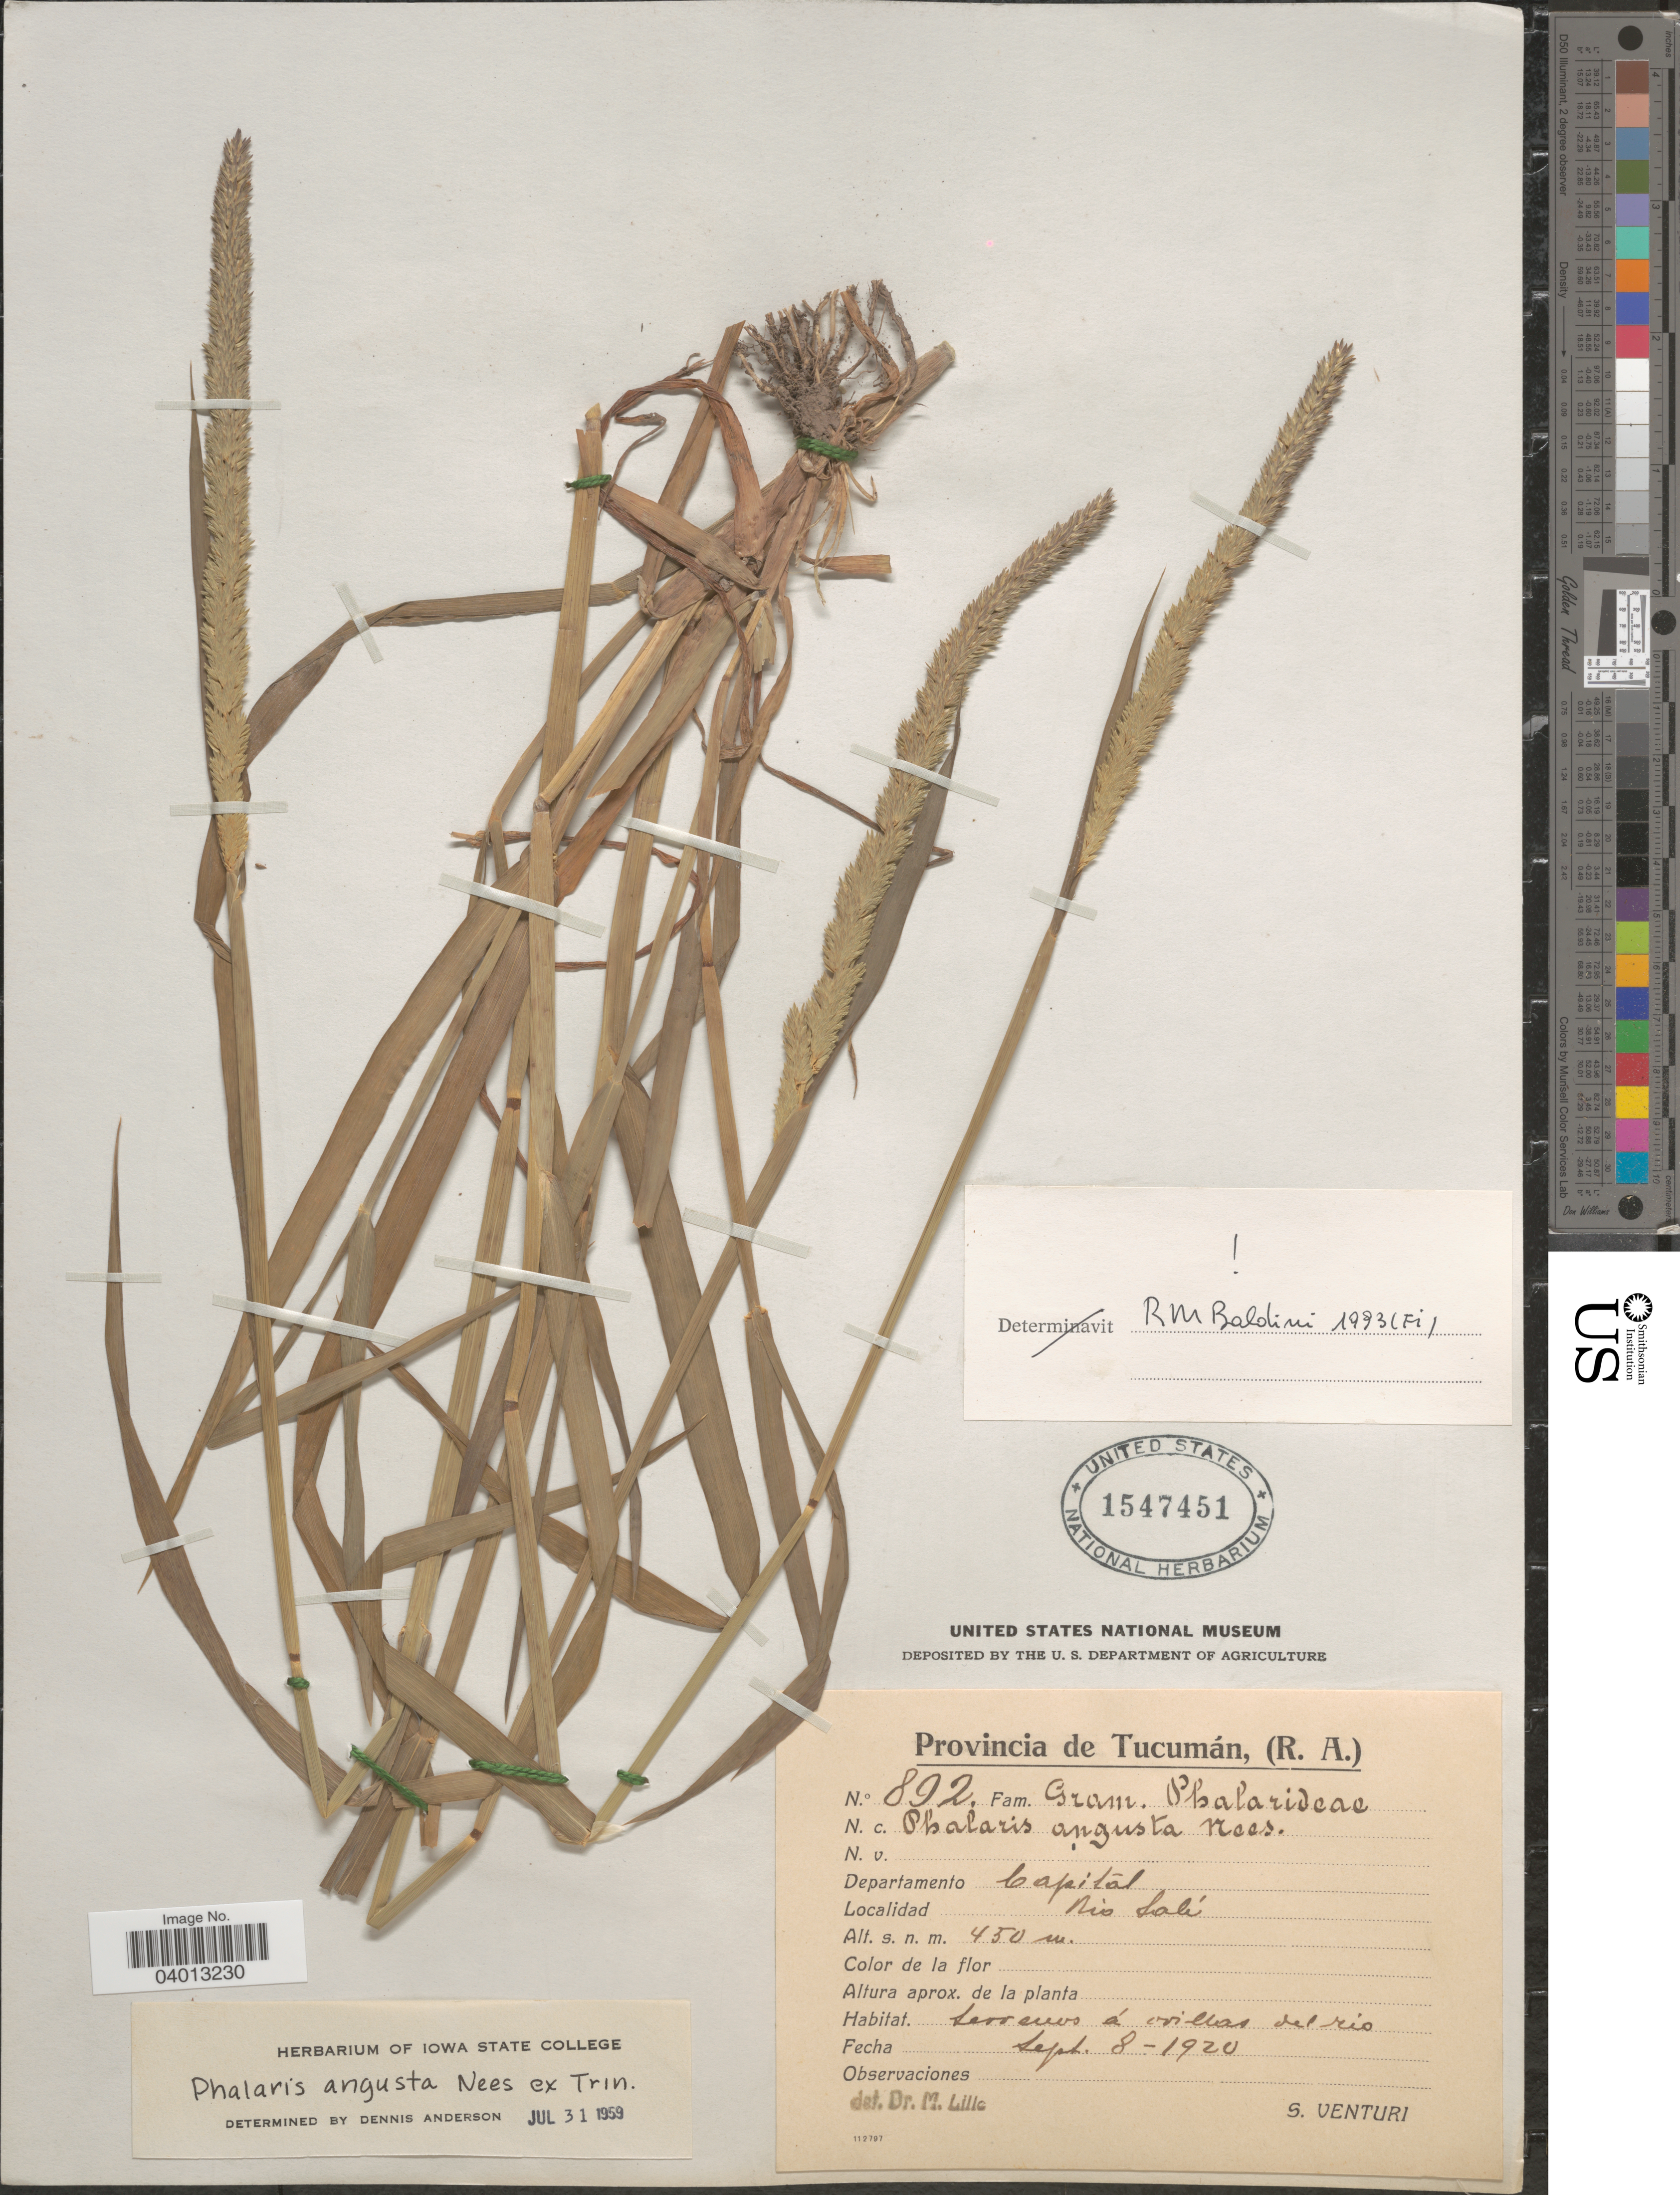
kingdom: Plantae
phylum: Tracheophyta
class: Liliopsida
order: Poales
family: Poaceae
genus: Phalaris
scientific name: Phalaris angusta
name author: Nees ex Trin.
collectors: S. Venturi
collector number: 892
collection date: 1920-09-08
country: Argentina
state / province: Tucuman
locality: Departamento Capital. Rio Salí.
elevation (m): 450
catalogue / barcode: US 1547451